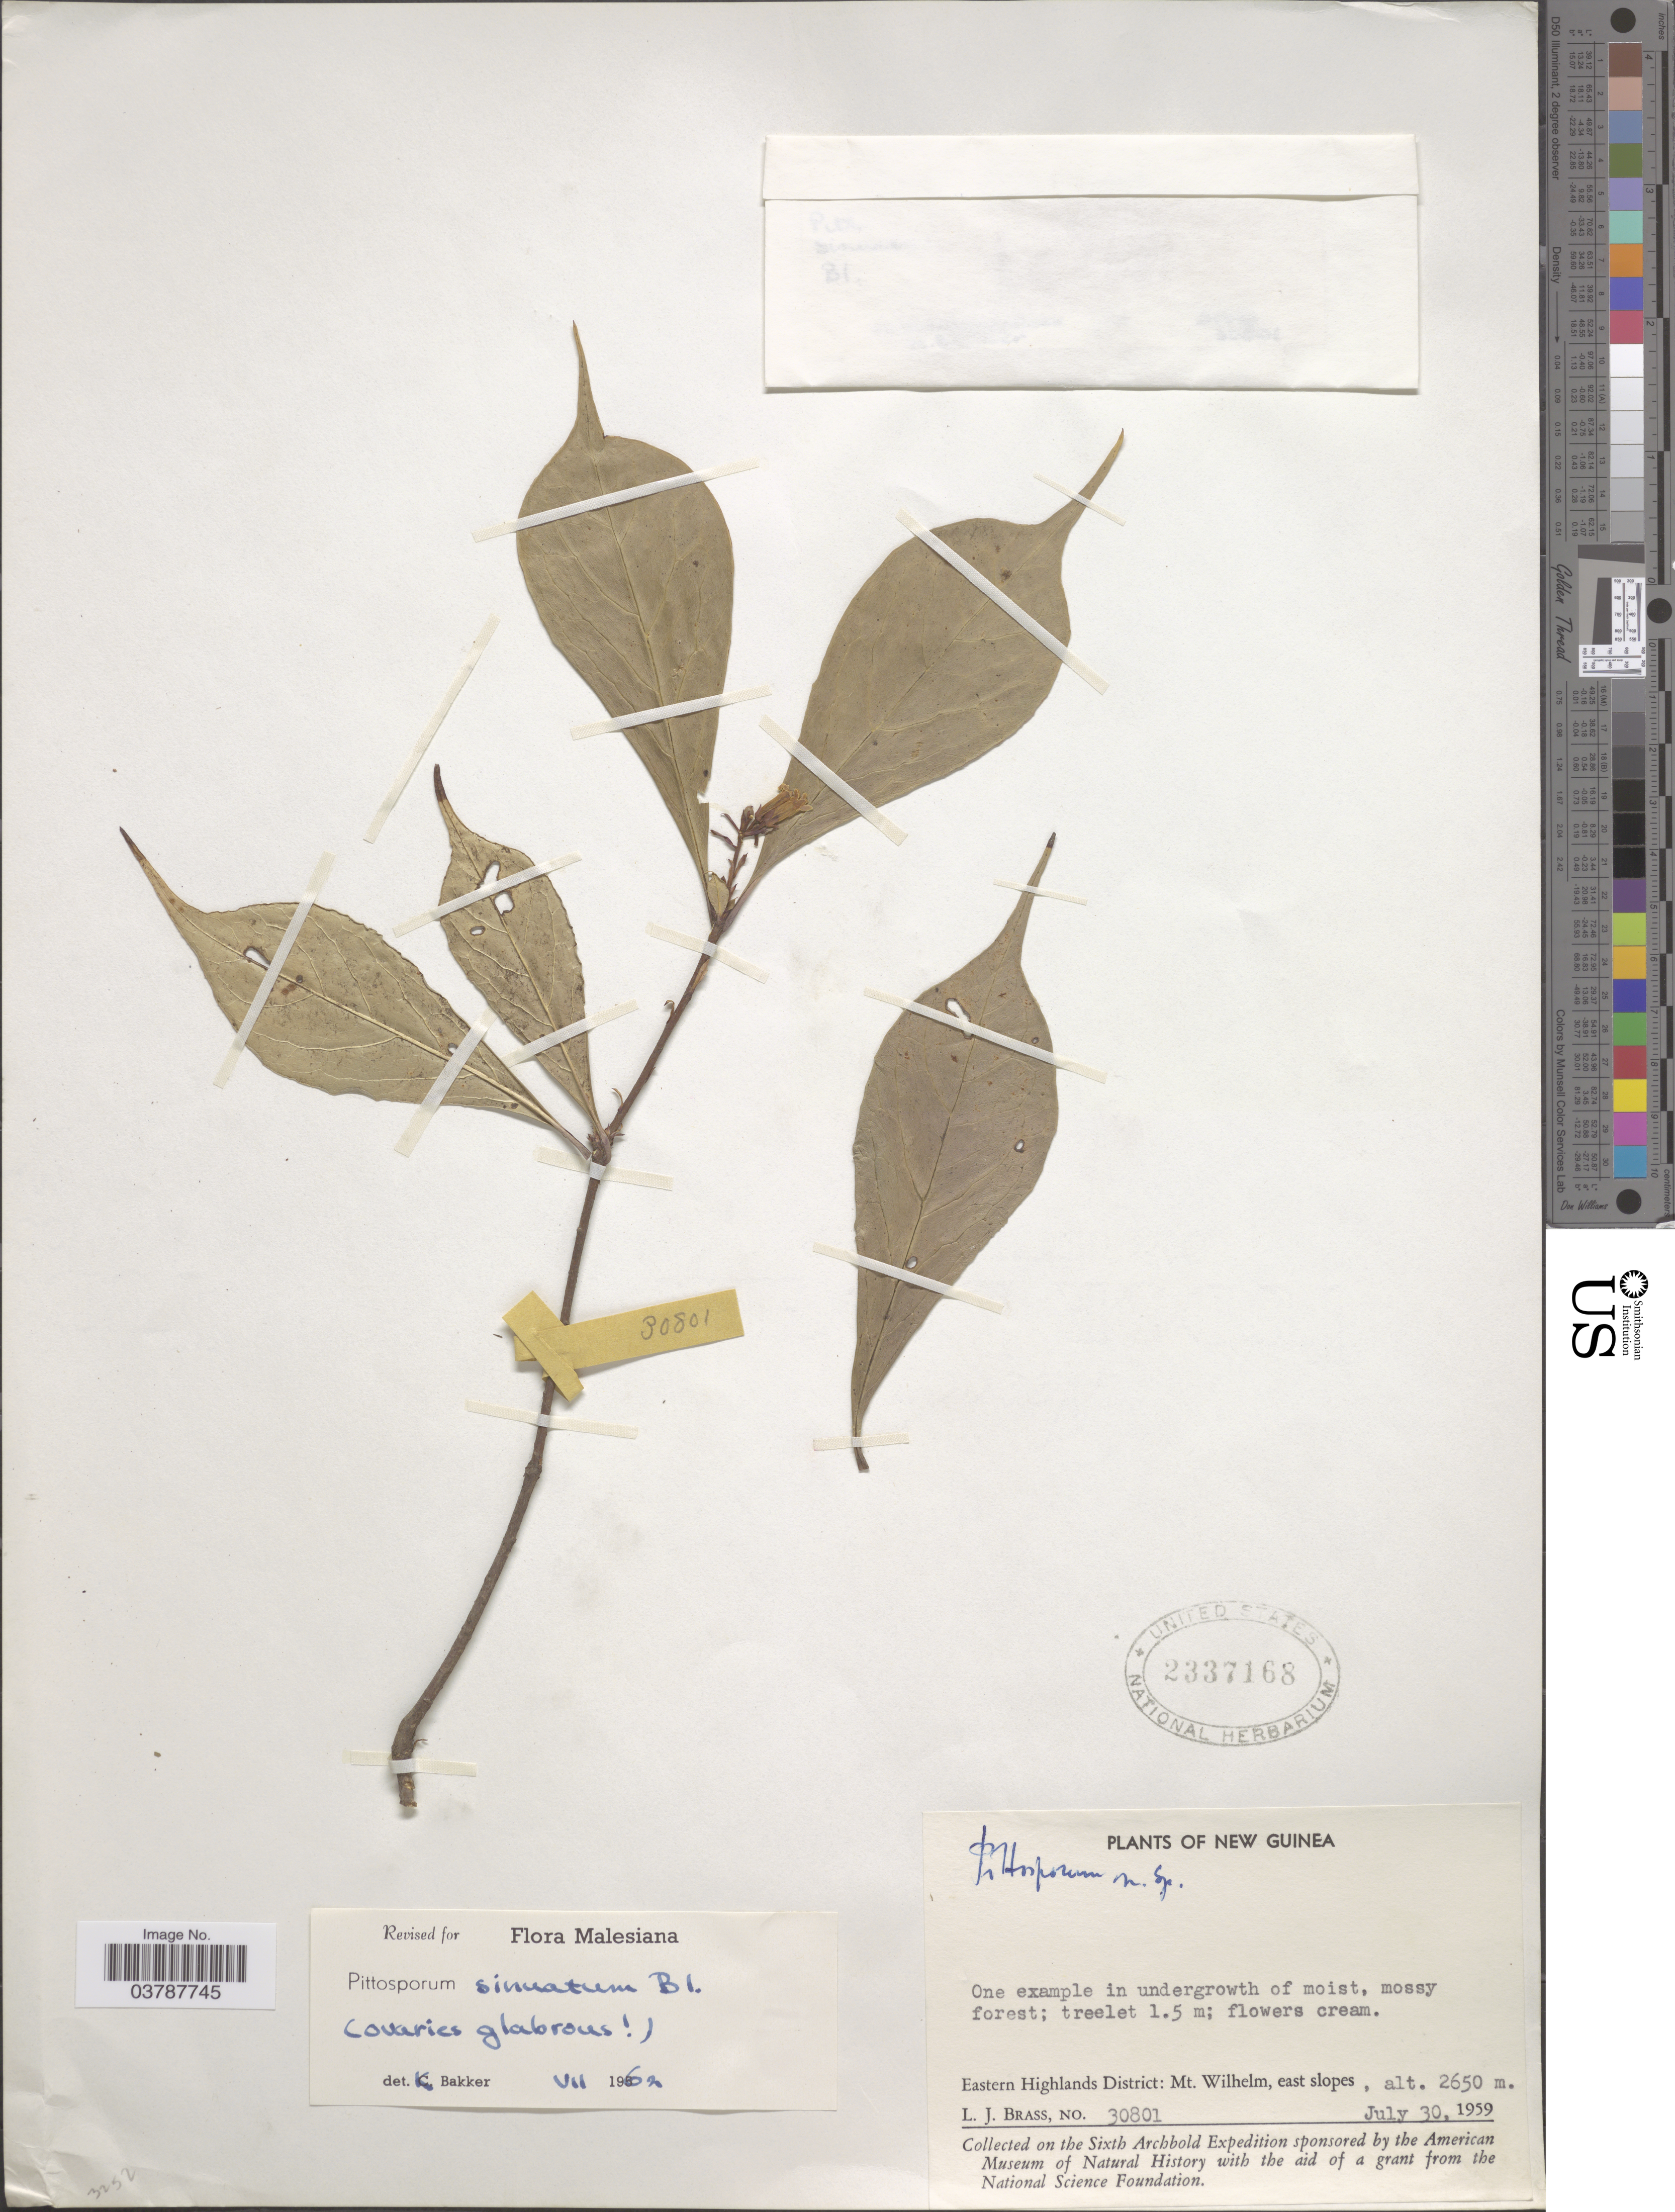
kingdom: Plantae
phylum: Tracheophyta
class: Magnoliopsida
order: Apiales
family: Pittosporaceae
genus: Pittosporum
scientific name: Pittosporum sinuatum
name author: Blume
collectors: L. J. Brass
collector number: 30801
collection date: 1959-07-30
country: Papua New Guinea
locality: New Guinea. Eastern Highlands District: Mt. Wilhelm, east slopes.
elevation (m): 2650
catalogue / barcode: US 2337168